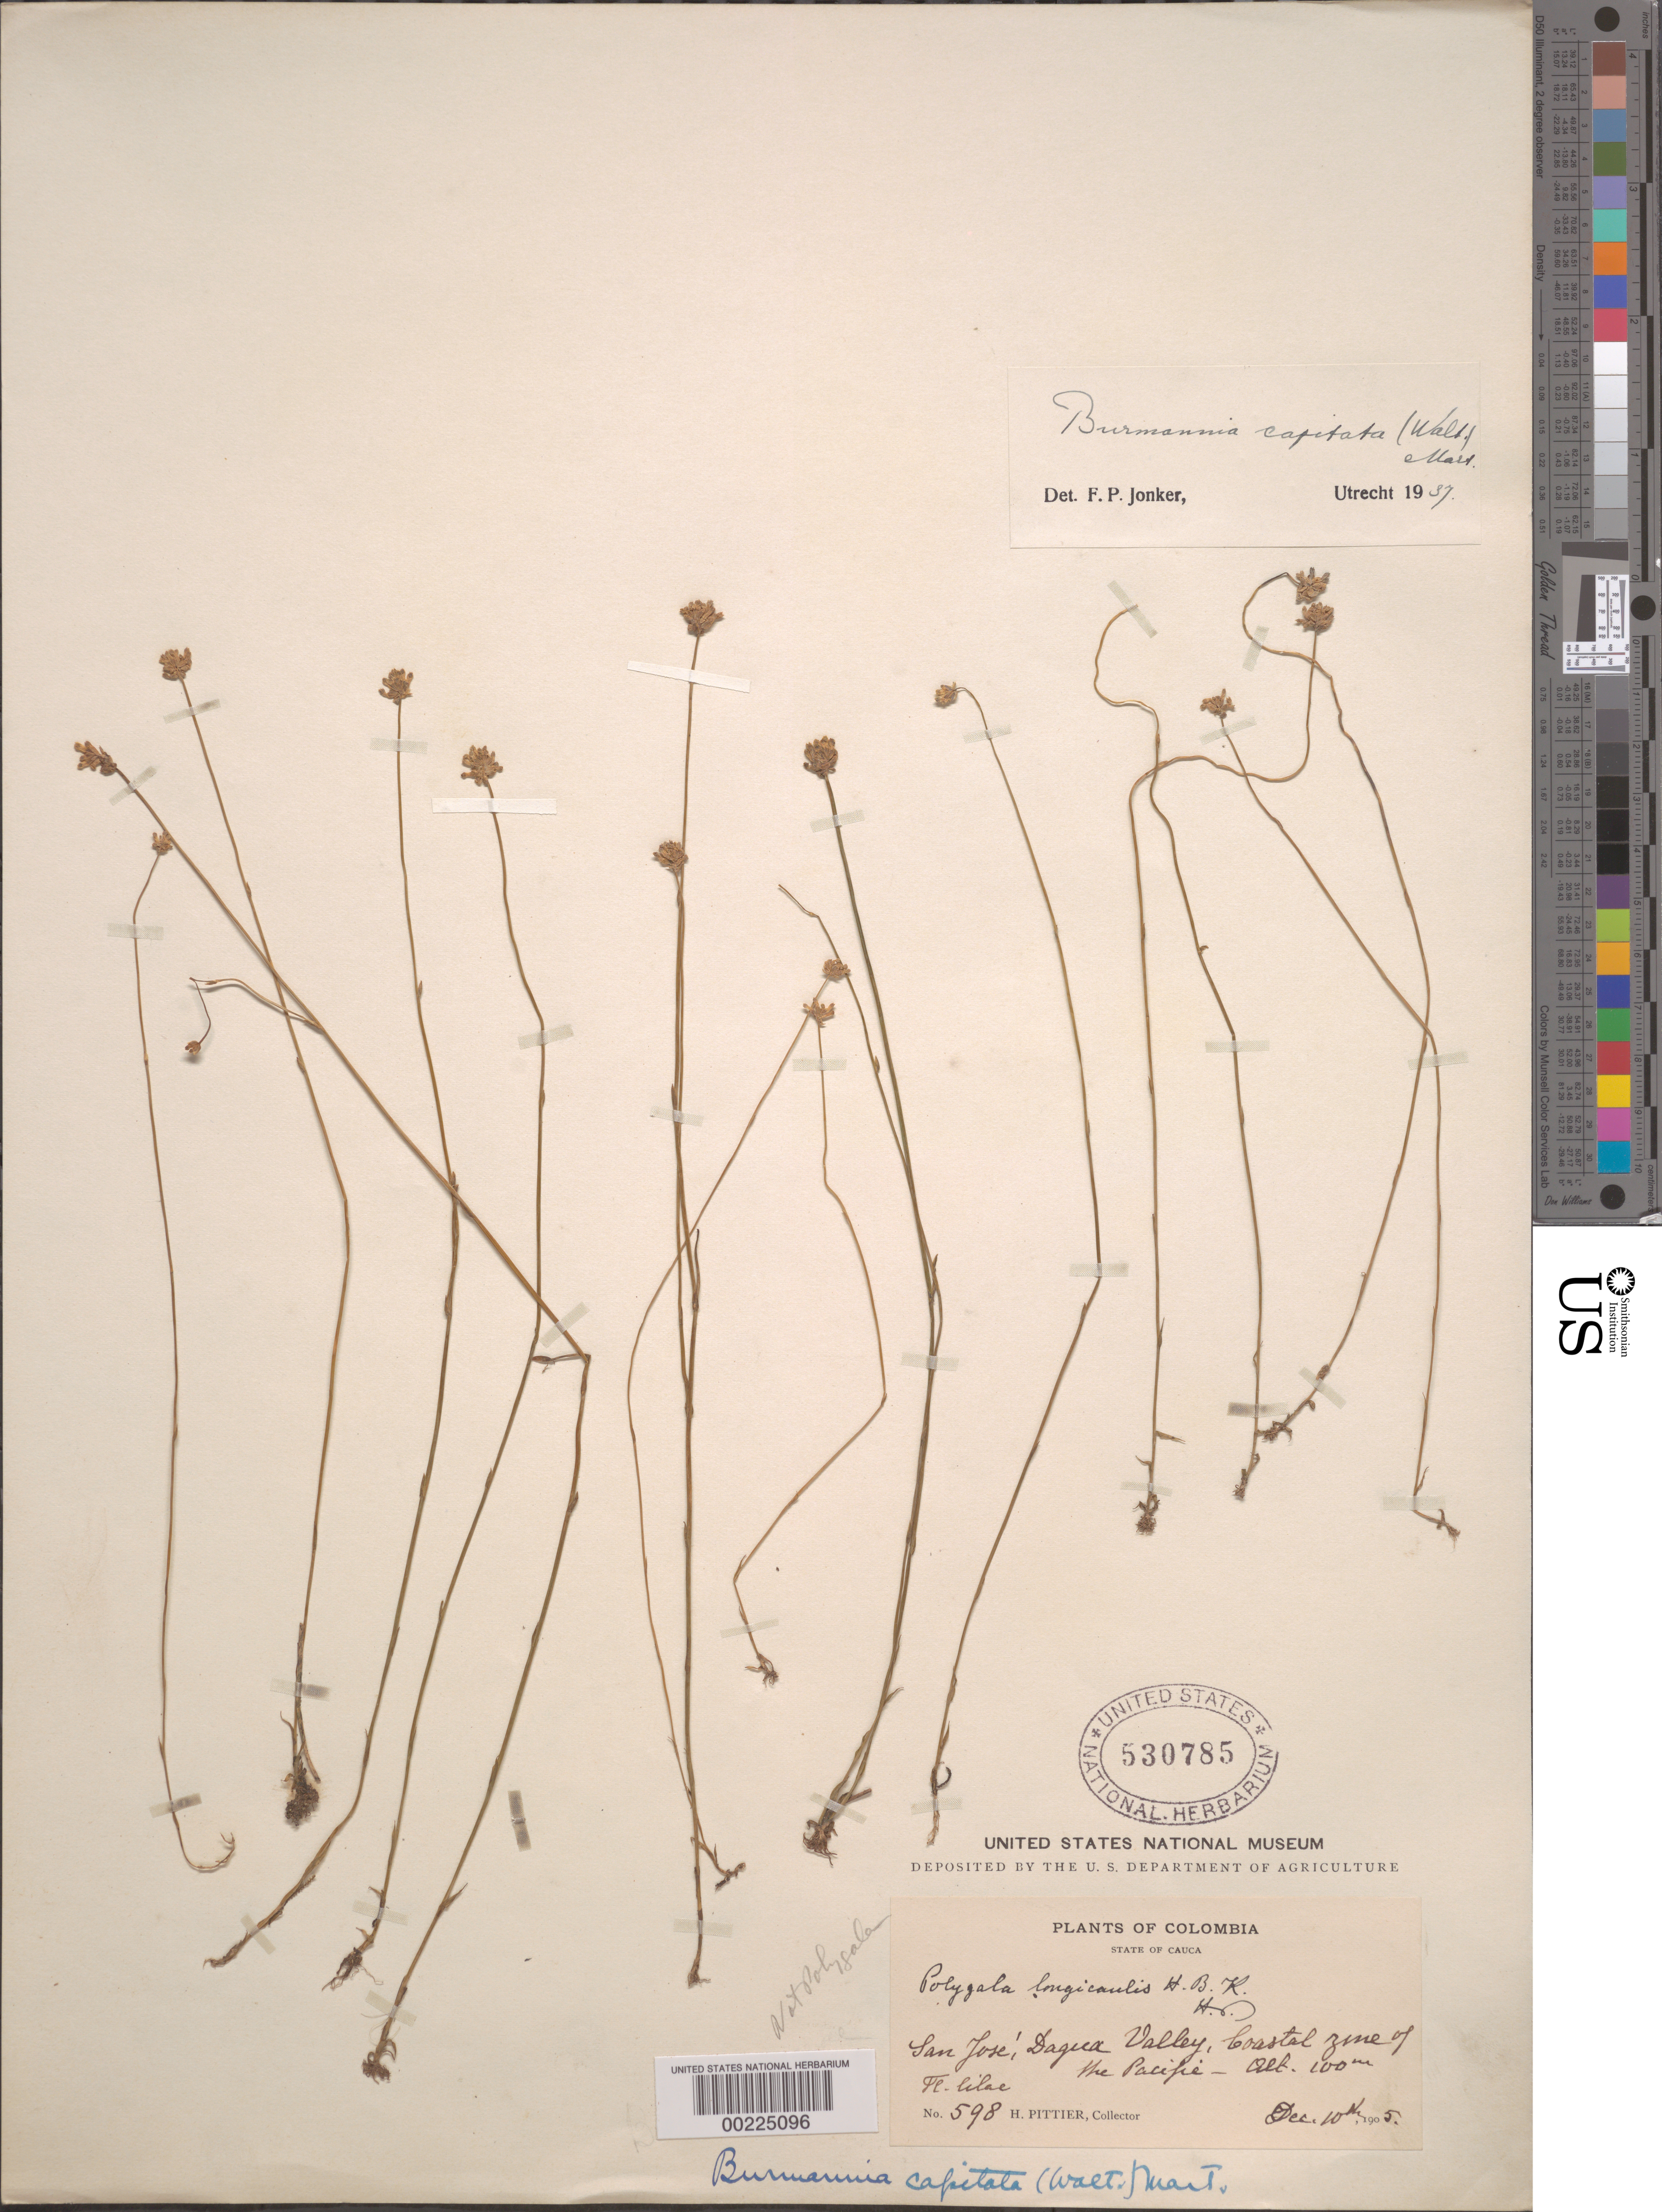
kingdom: Plantae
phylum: Tracheophyta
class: Liliopsida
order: Dioscoreales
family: Burmanniaceae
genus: Burmannia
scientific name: Burmannia capitata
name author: (Walter ex J.F. Gmel.) Mart.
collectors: H. F. Pittier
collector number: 598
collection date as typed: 10 Dec 1905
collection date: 1905-12-10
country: Colombia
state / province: Cauca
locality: San Jose, Dagua Valley, coastal Zoneof the Pacific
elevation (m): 100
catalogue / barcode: US 530785